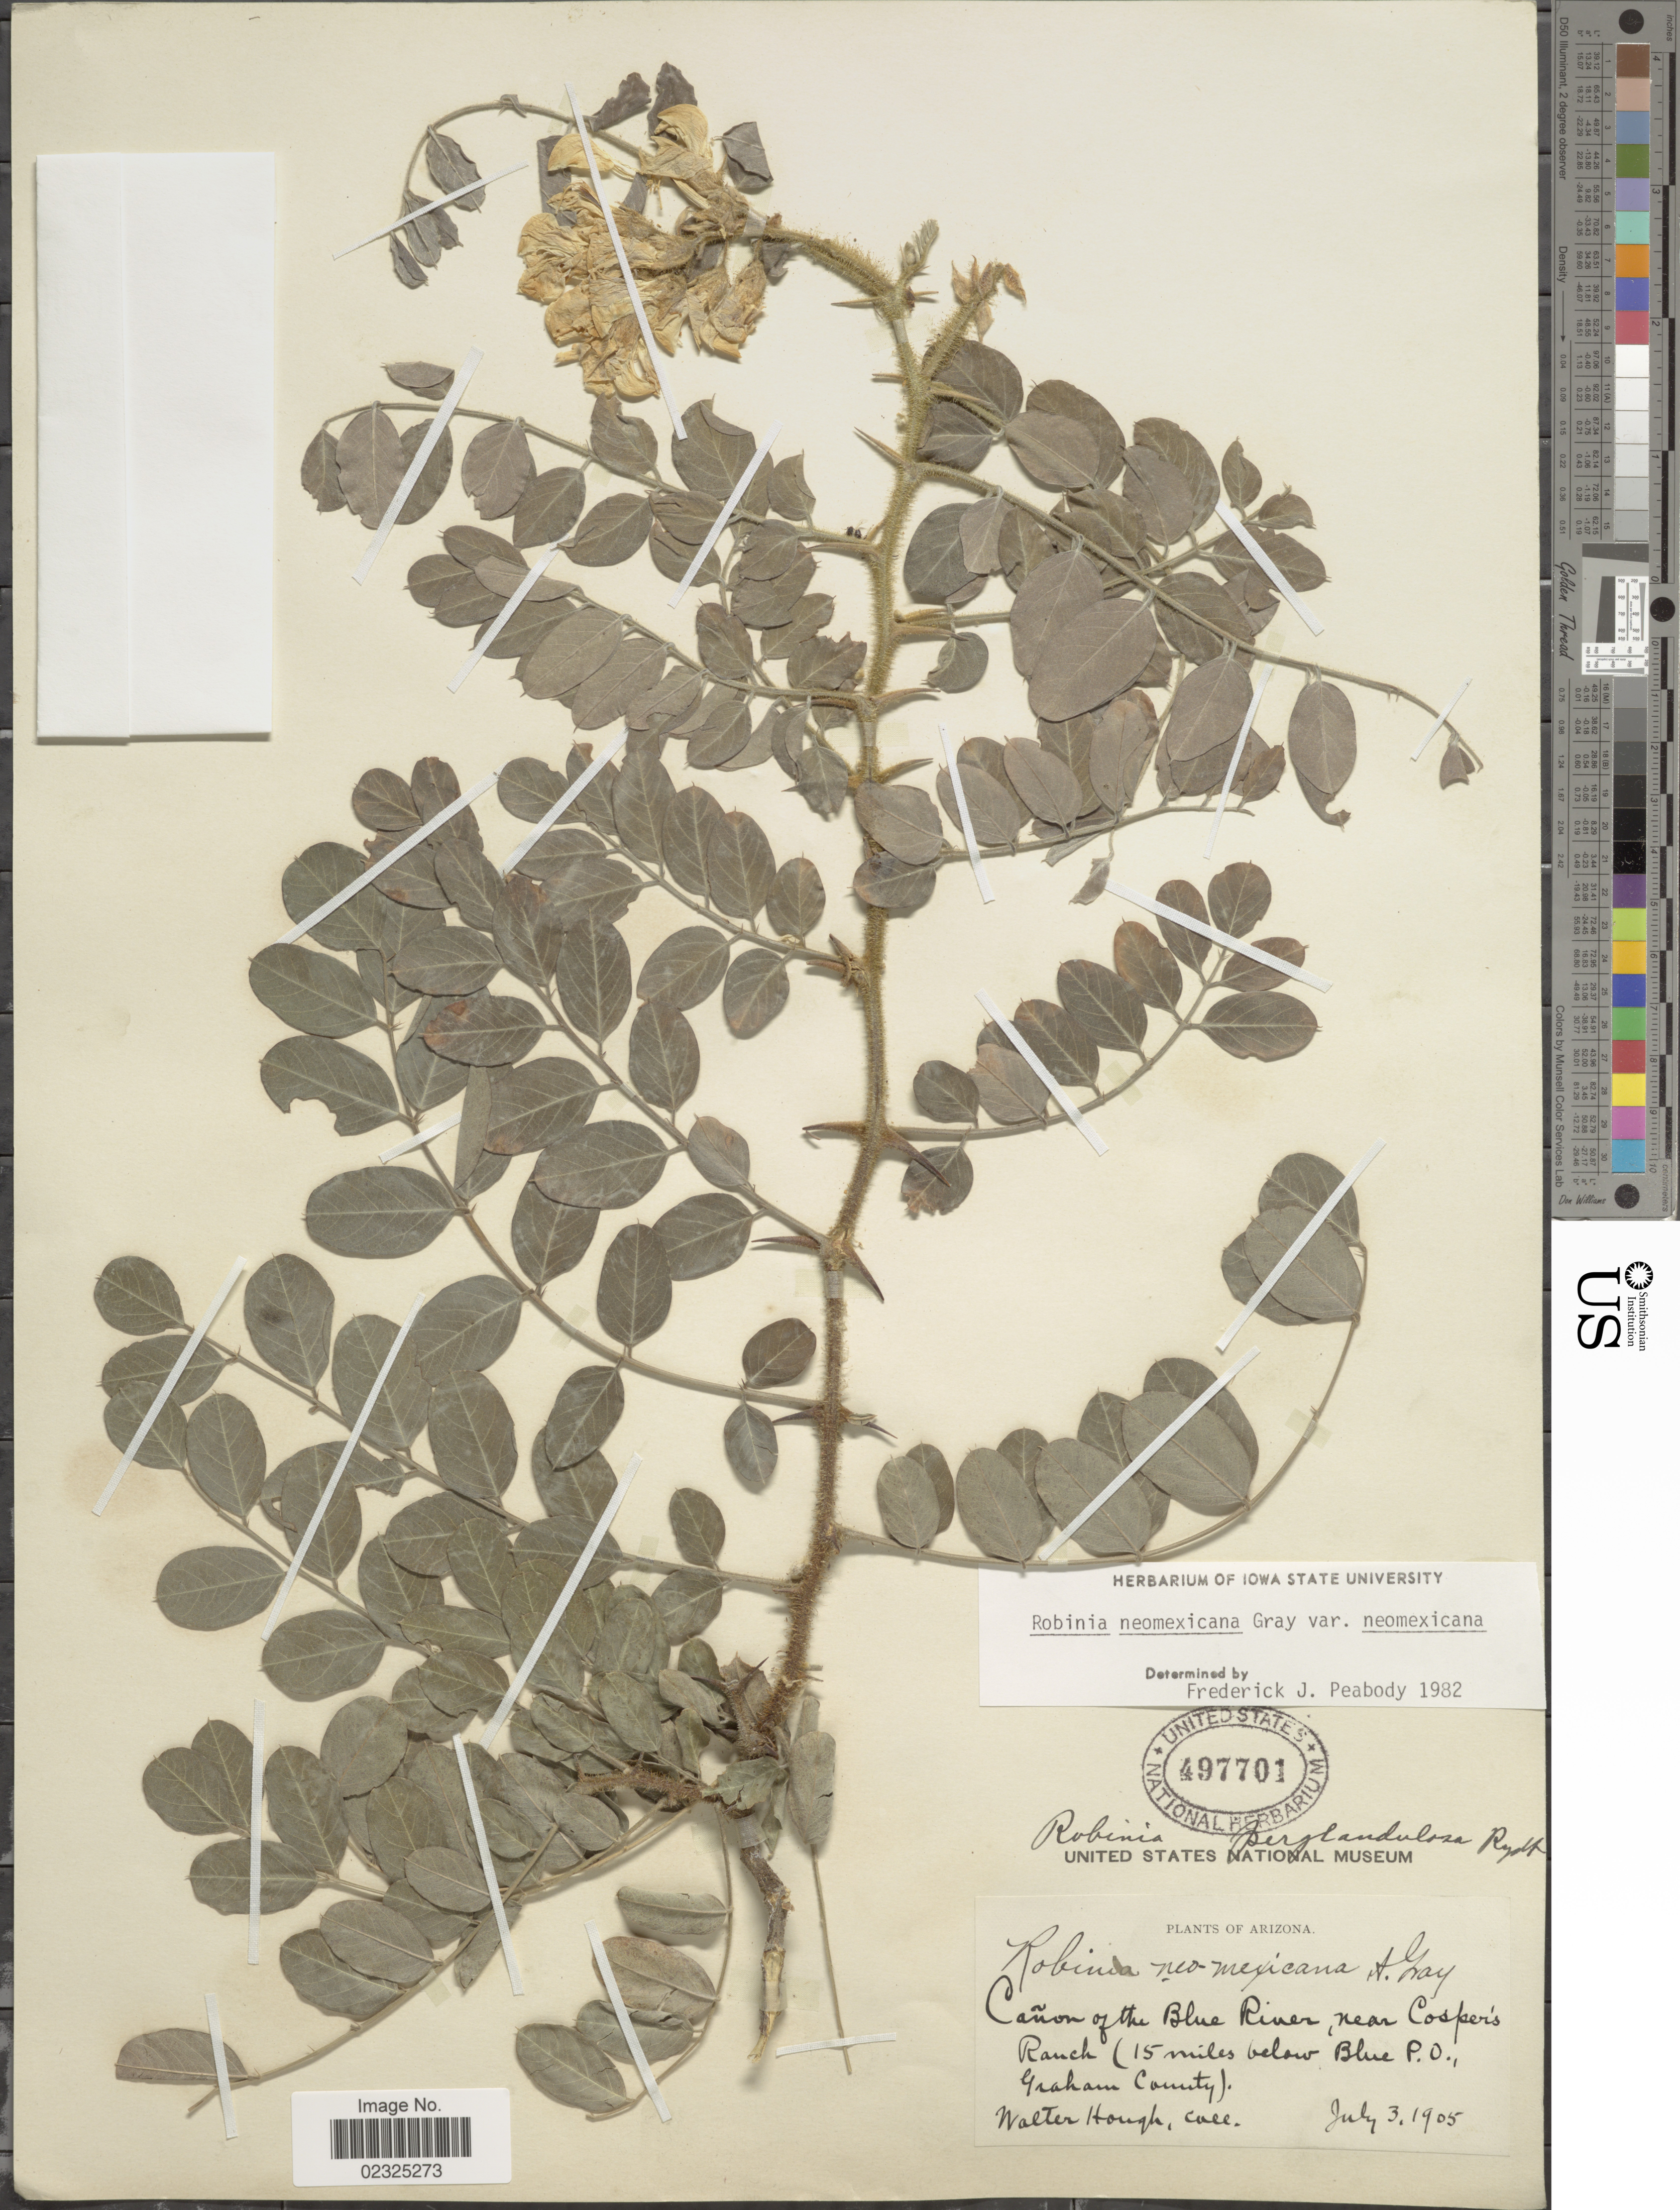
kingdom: Plantae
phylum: Tracheophyta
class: Magnoliopsida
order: Fabales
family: Fabaceae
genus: Robinia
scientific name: Robinia luxurians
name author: (Dieck) Rydb.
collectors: W. Hough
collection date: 1905-07-03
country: United States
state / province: Arizona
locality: Cañon of the Blue River, near Cosper's Ranch (15 miles below Blue P.O., Graham City)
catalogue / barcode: US 497701